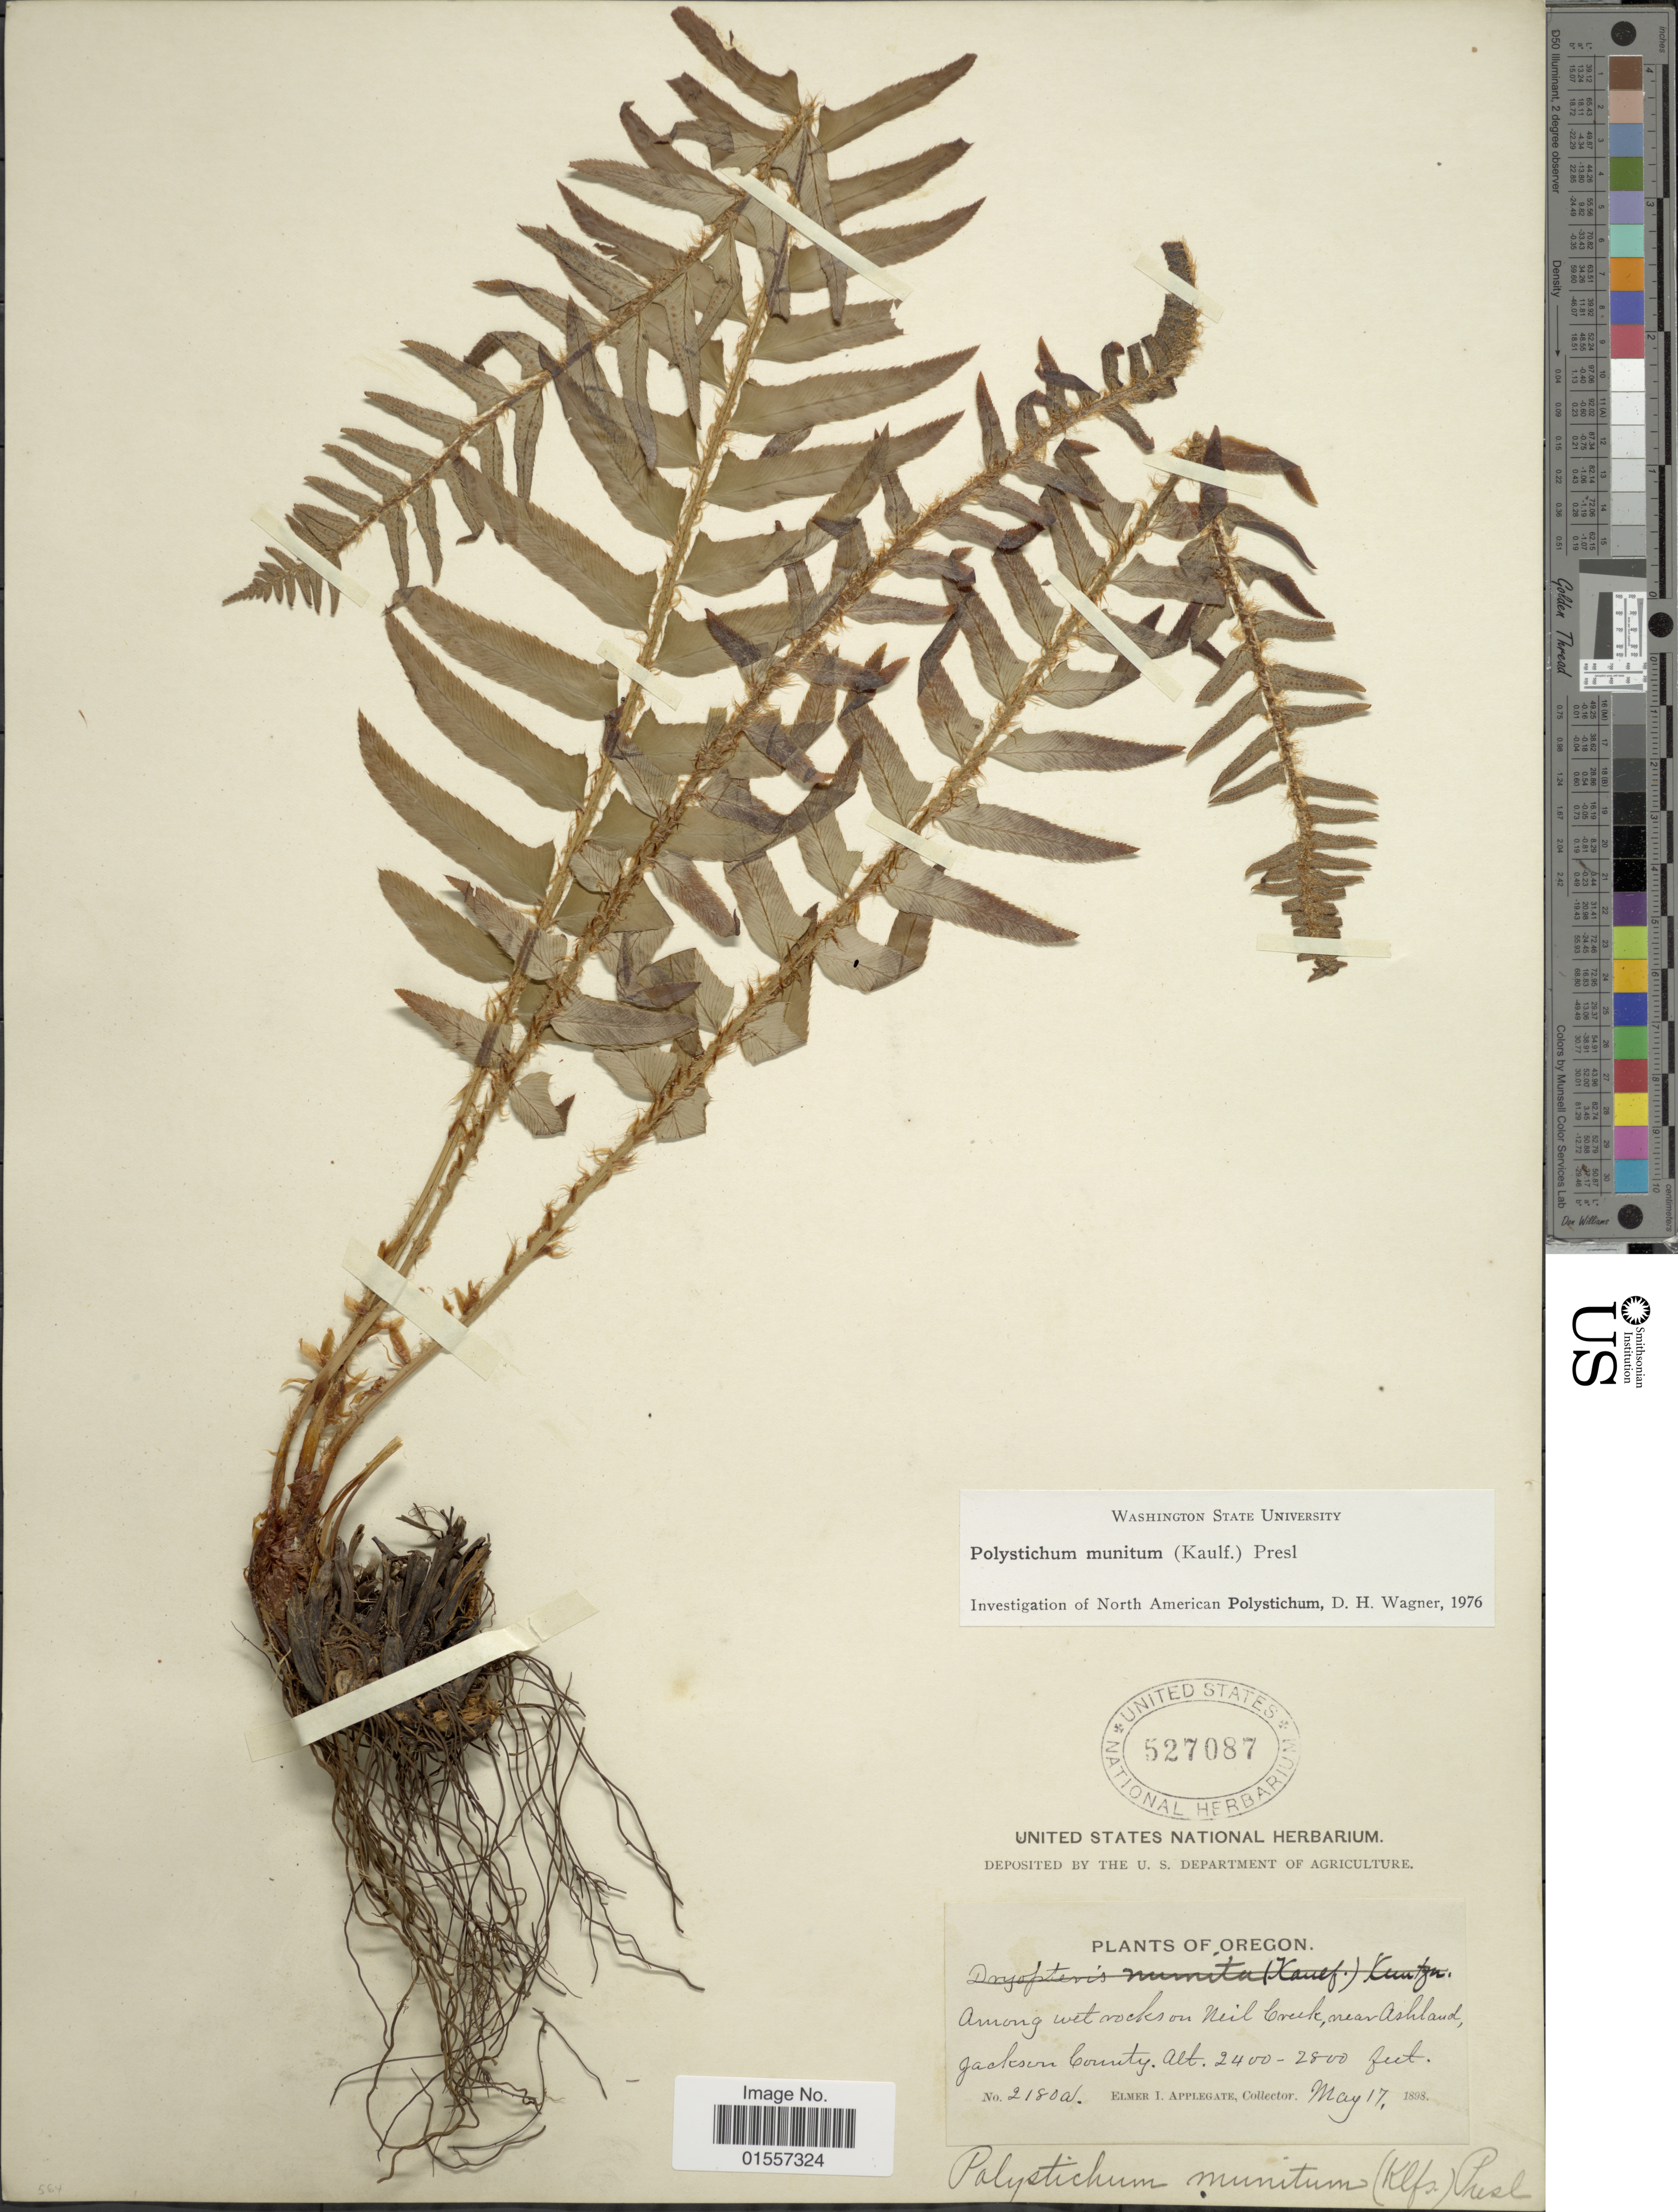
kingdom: Plantae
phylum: Tracheophyta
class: Polypodiopsida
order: Polypodiales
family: Dryopteridaceae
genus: Polystichum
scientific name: Polystichum munitum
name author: (Kaulf.) C. Presl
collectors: E. I. Applegate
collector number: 2180a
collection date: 1898-05-17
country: United States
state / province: Oregon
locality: Oregon, among wet rocks on Neil creek, near Ashland, Jackson County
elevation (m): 732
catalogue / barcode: US 527087